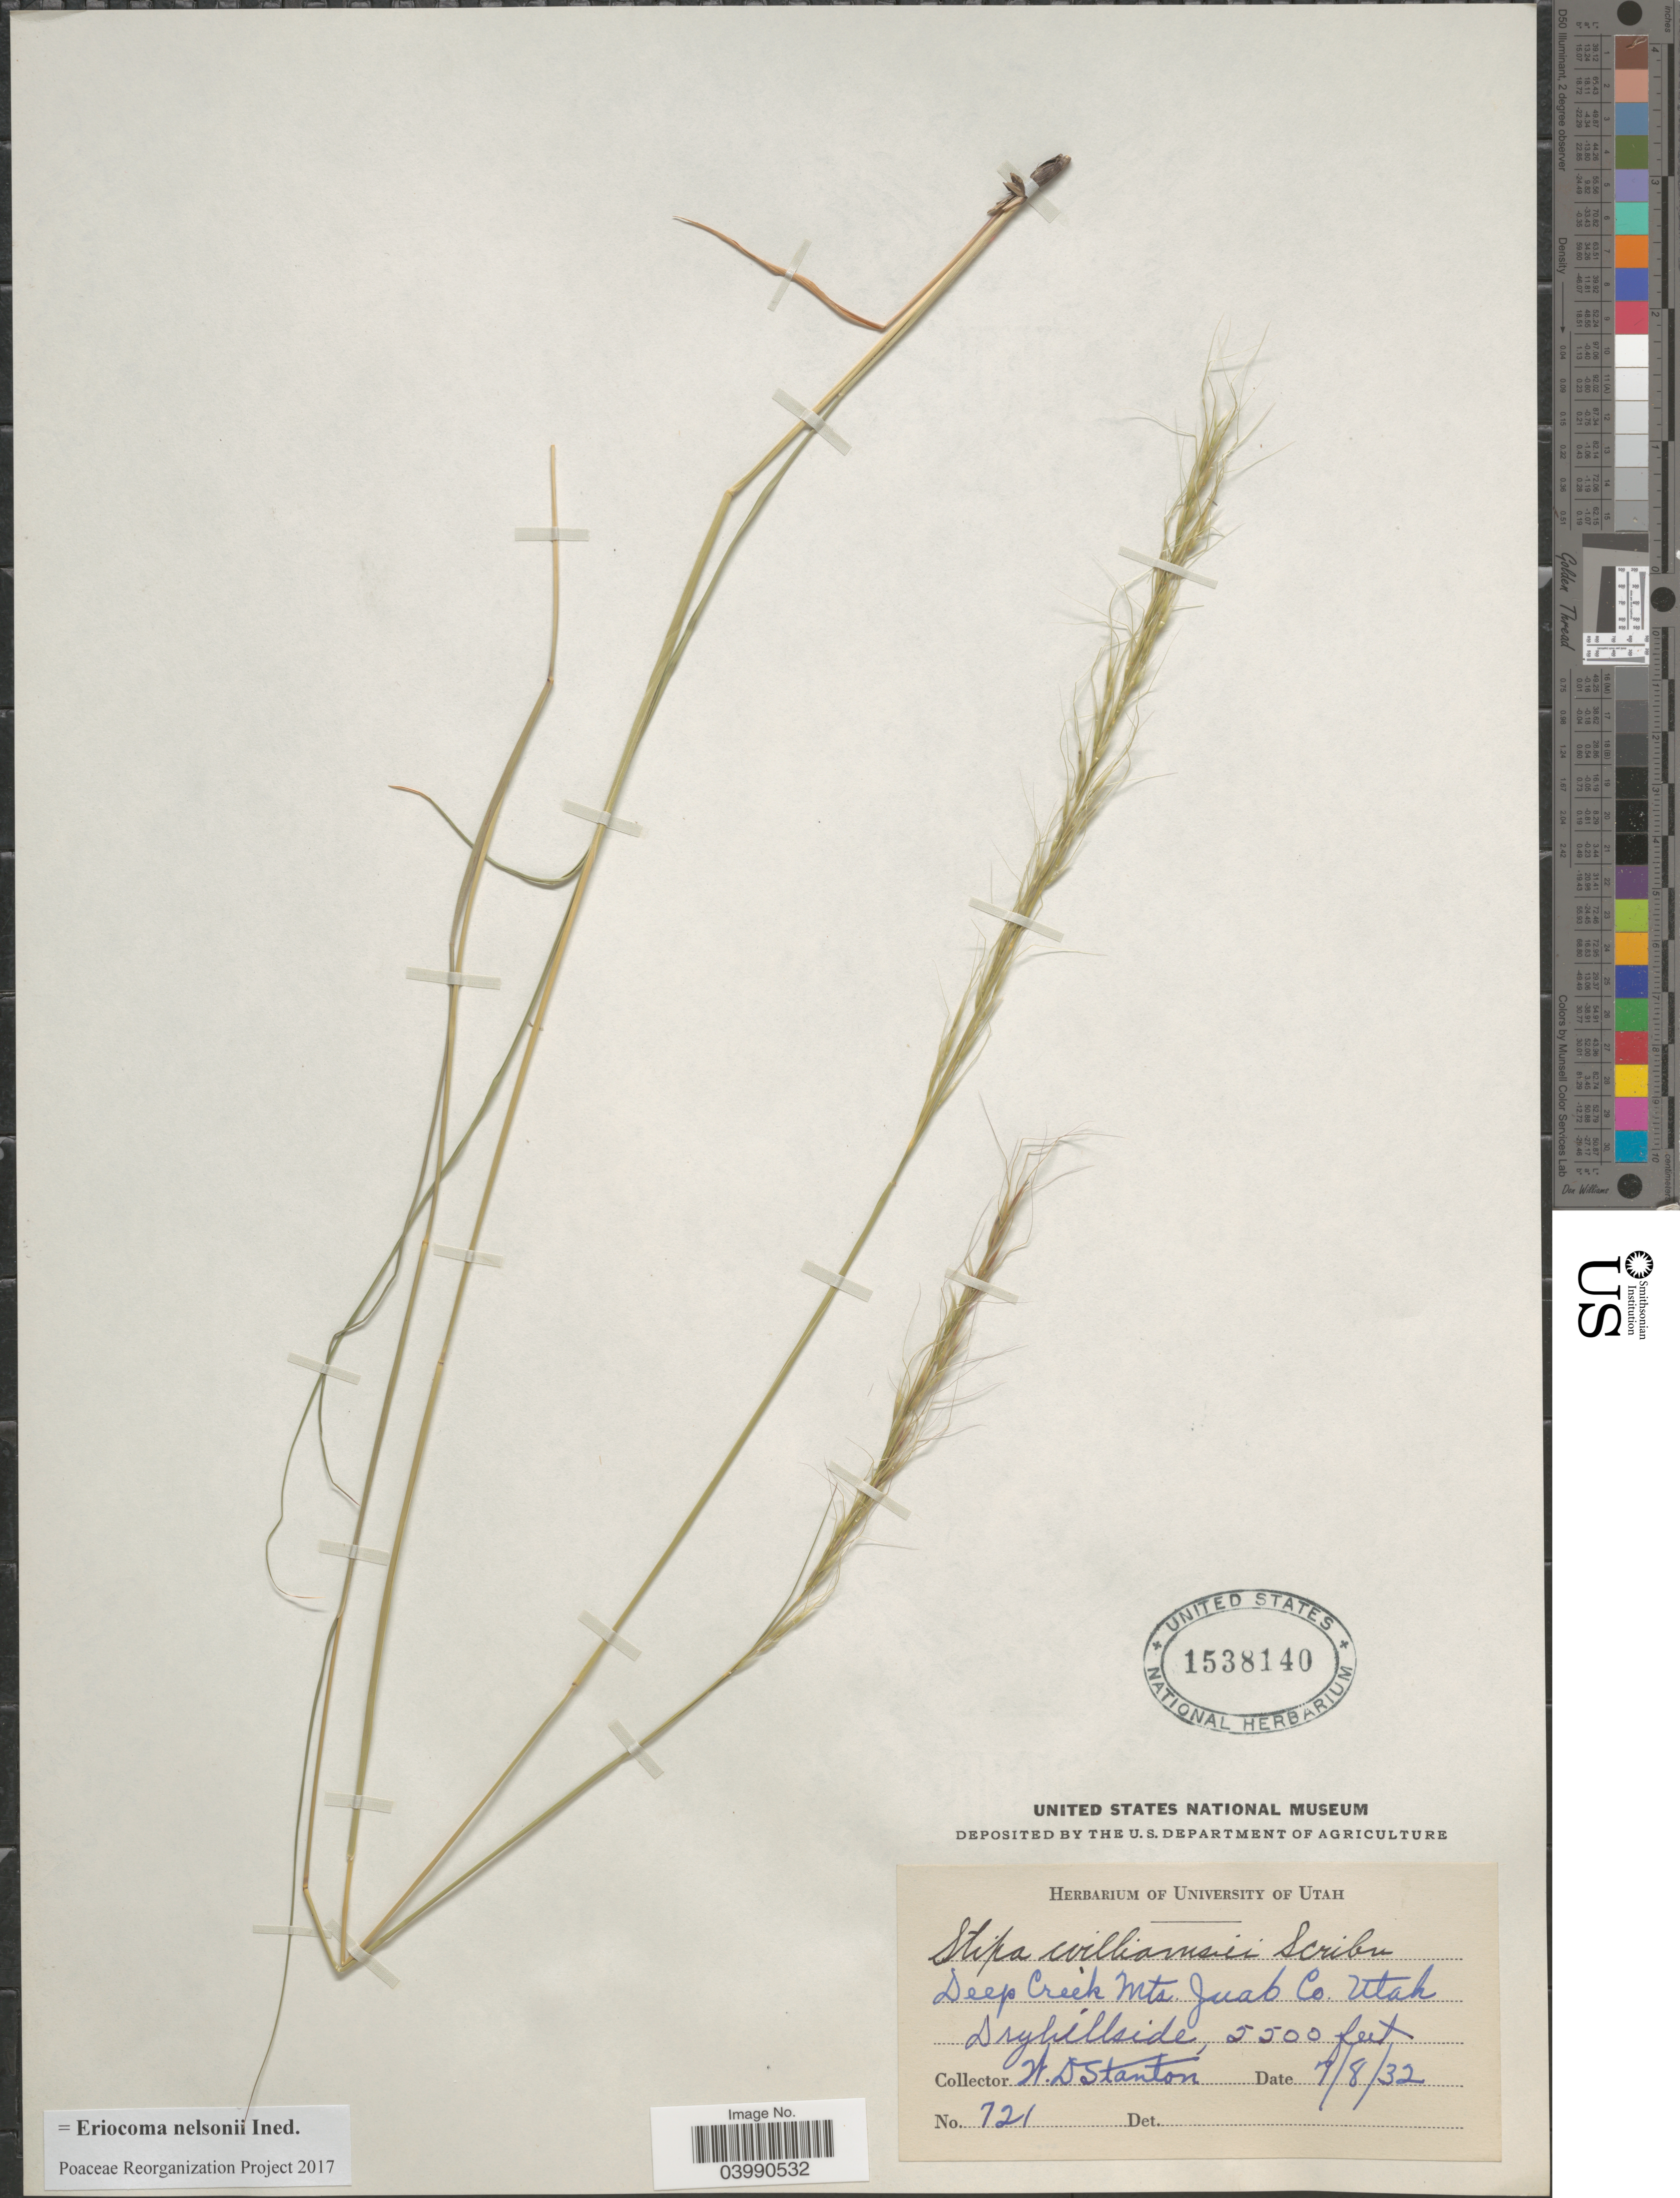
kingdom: Plantae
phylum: Tracheophyta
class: Liliopsida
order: Poales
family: Poaceae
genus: Eriocoma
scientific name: Eriocoma nelsonii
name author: (Scribn.) Romasch.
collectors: W. Stanton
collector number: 721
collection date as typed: Transcribed d/m/y: 8/7/32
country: United States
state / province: Utah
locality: Deep Creek Mts. Juab Co.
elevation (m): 1676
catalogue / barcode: US 1538140